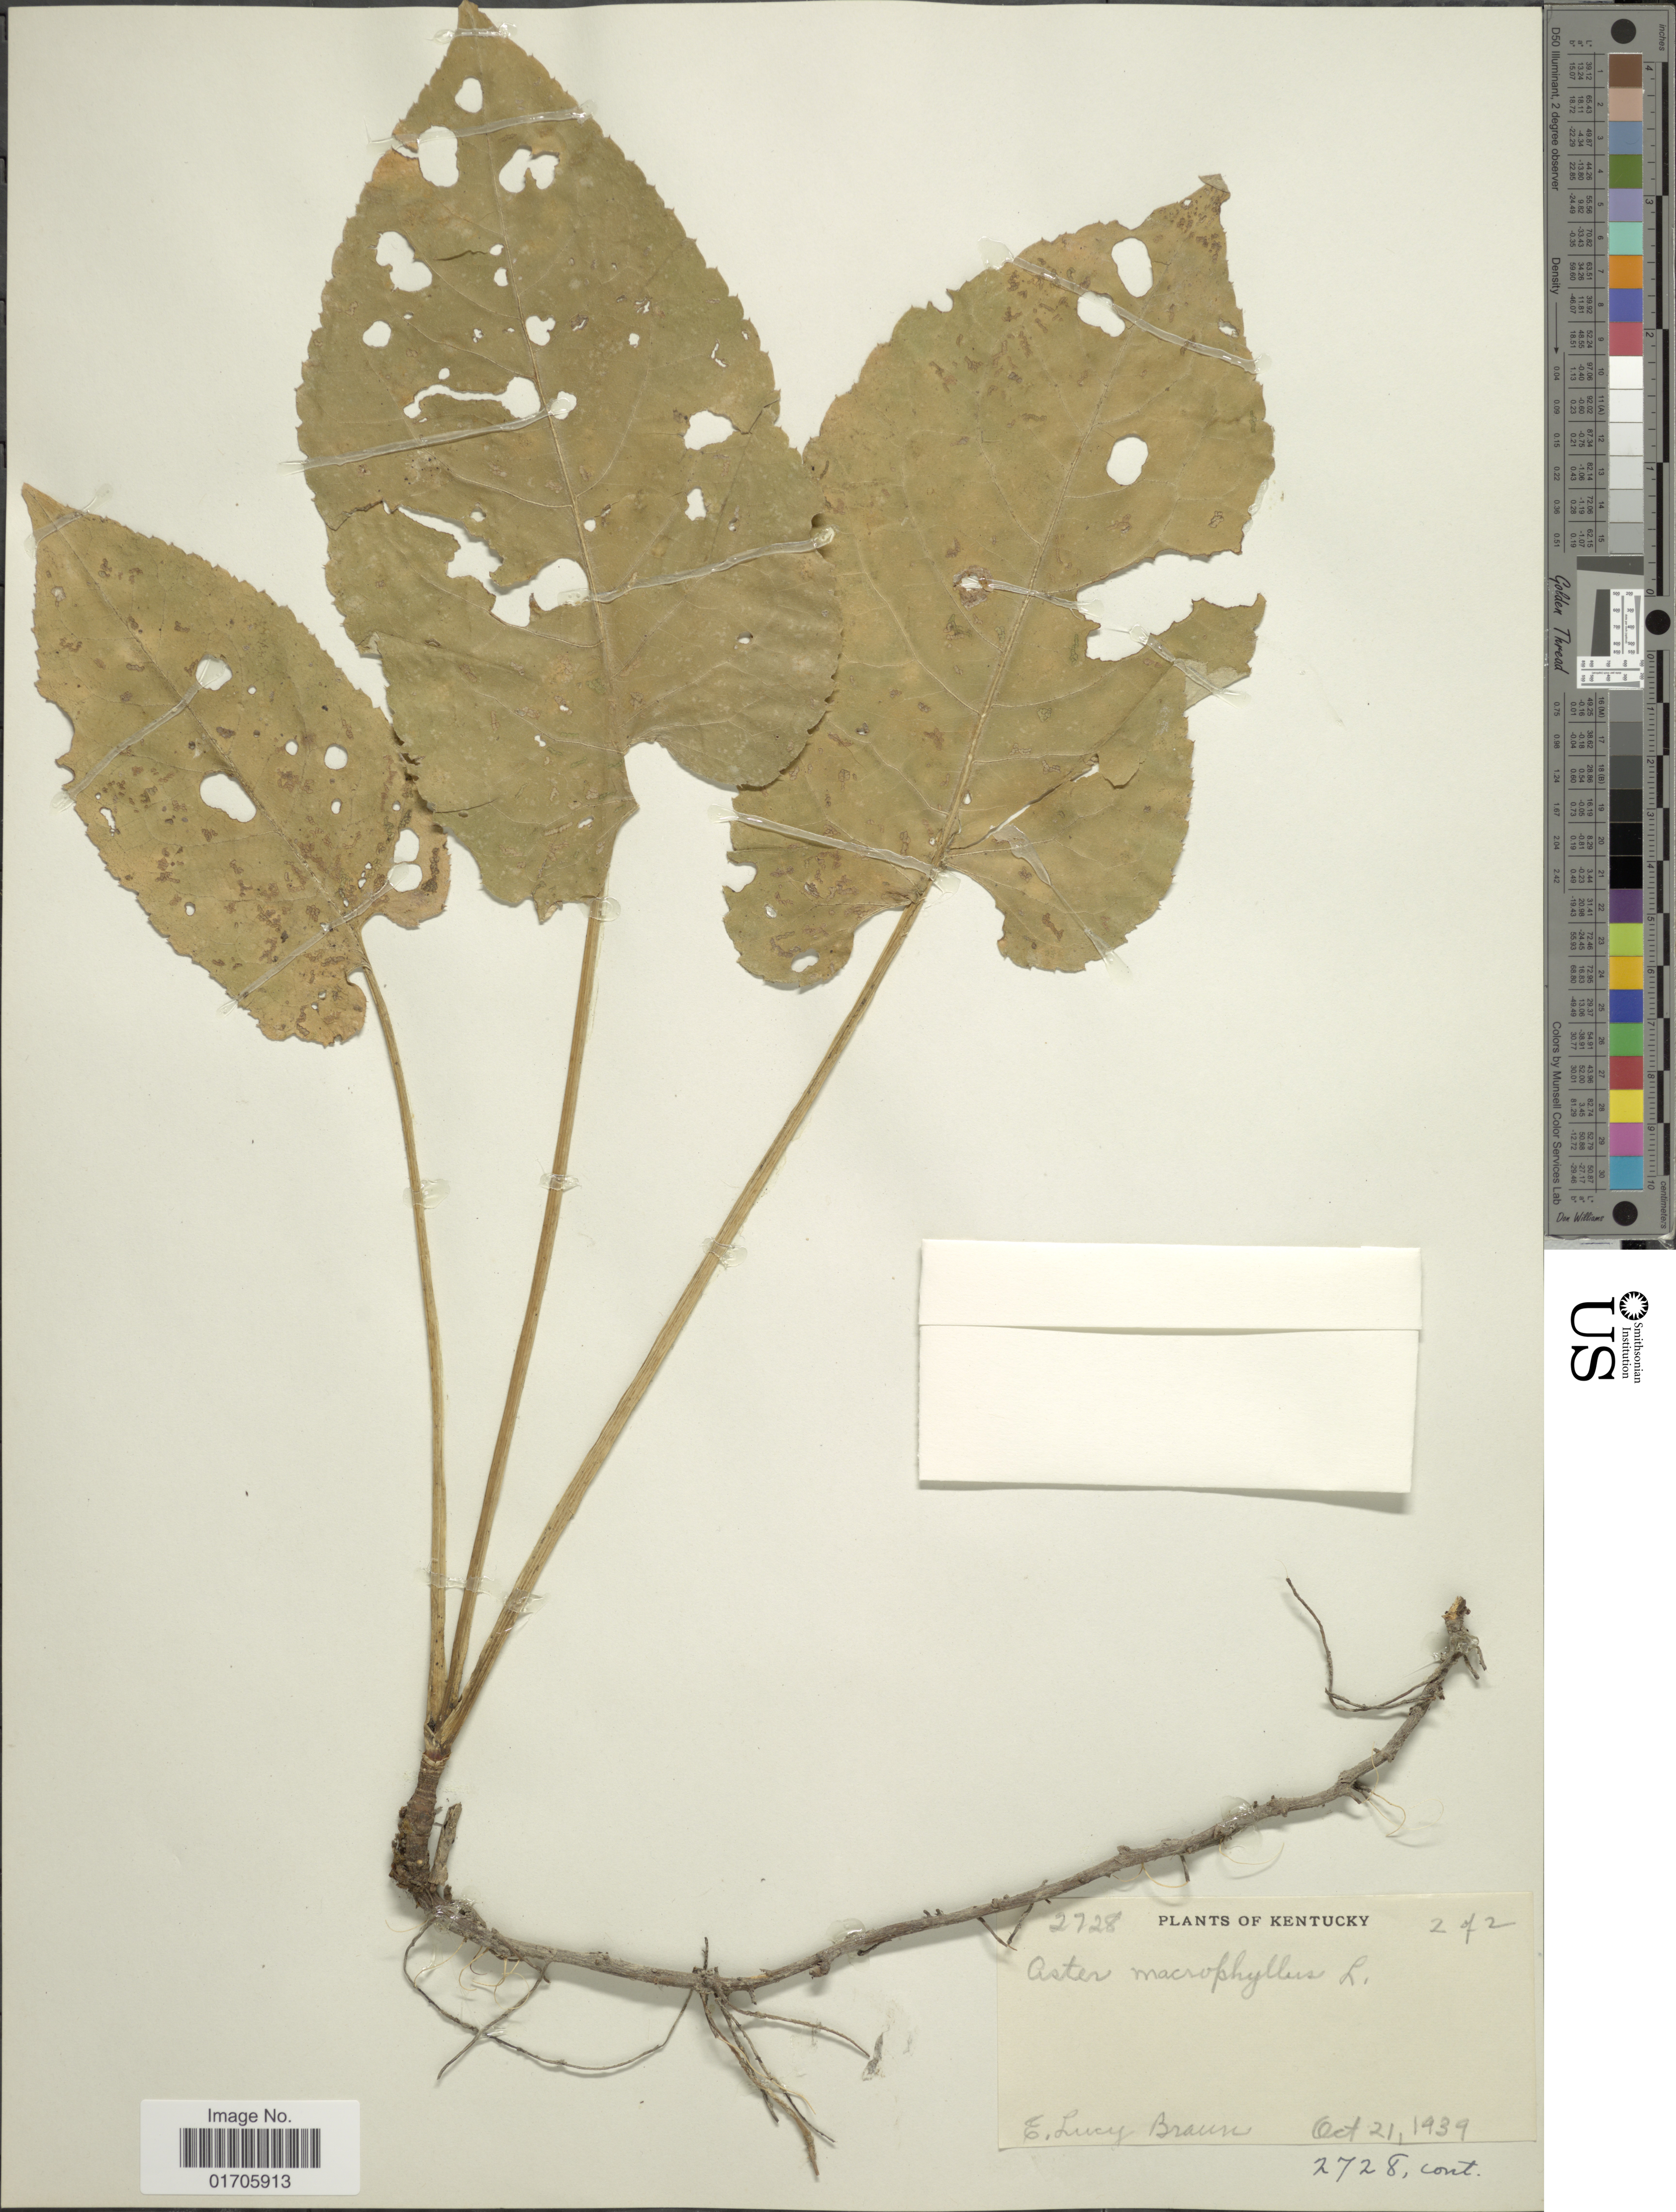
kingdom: Plantae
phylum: Tracheophyta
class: Magnoliopsida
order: Asterales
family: Asteraceae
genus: Eurybia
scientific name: Eurybia macrophylla var. ianthina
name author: (E.S. Burgess) G. Wilh. & Rericha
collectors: E. L. Braun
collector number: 2728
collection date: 1939-10-21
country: United States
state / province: Kentucky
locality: Kentucky.